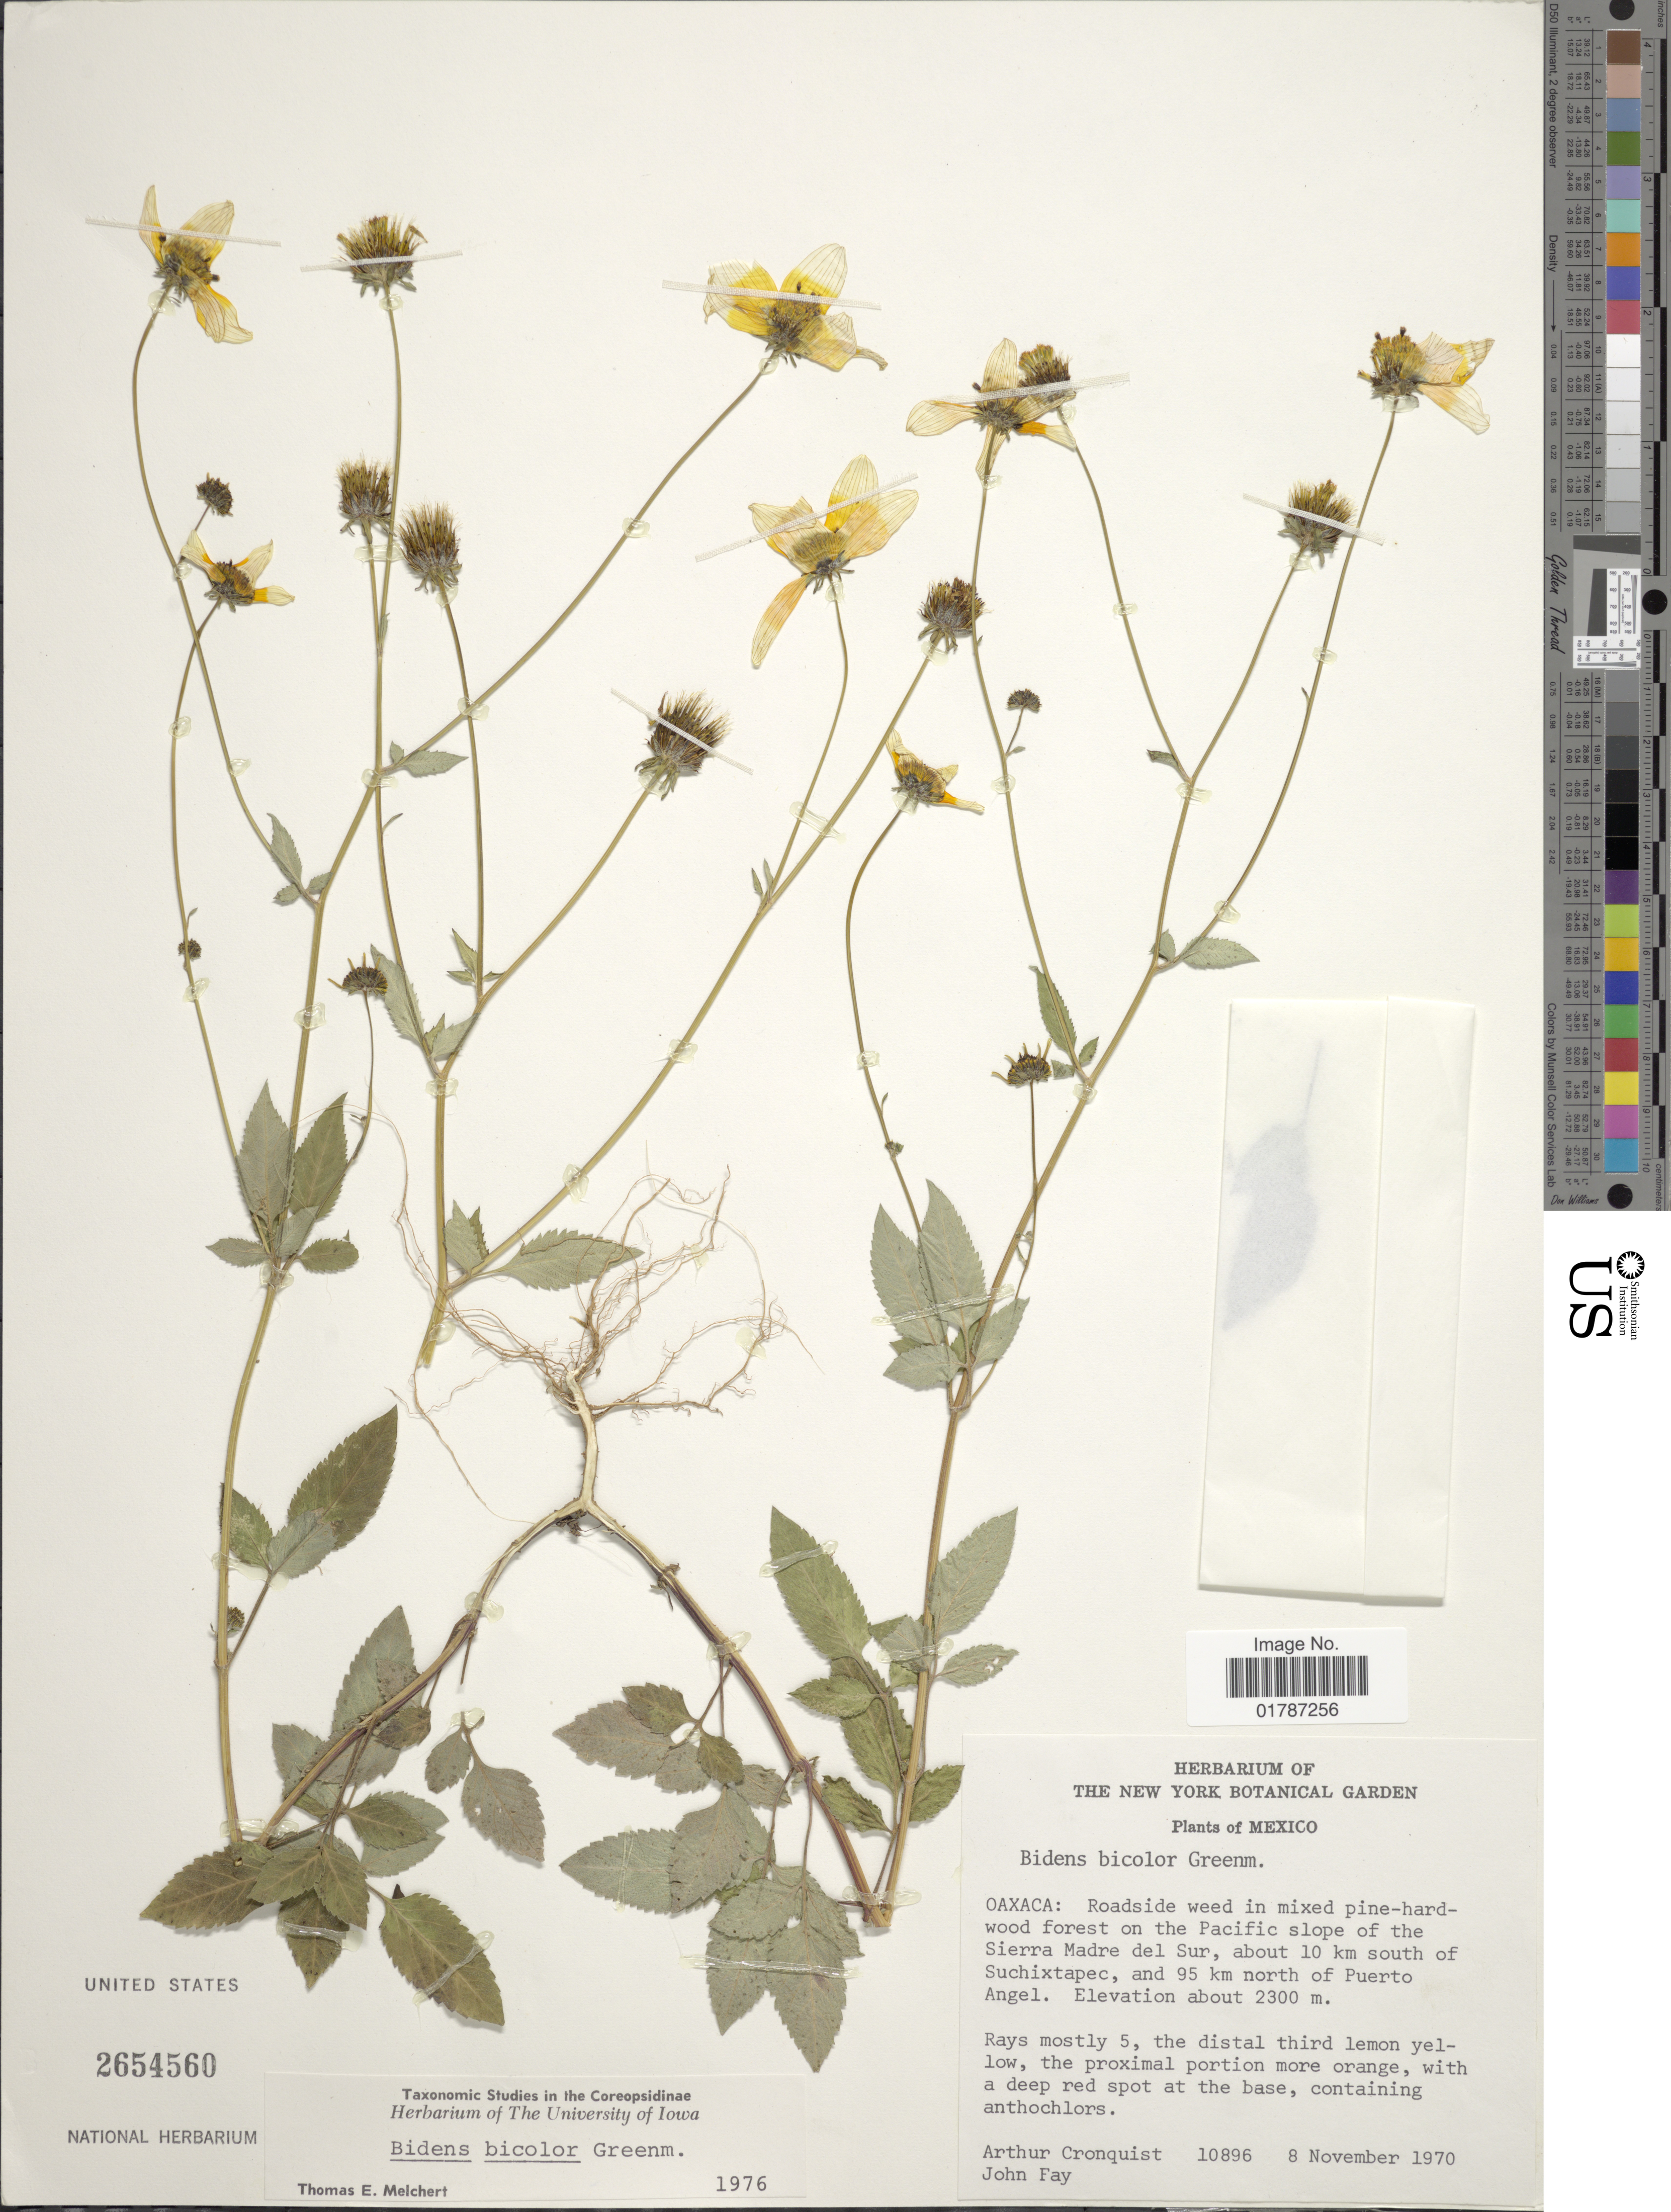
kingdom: Plantae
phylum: Tracheophyta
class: Magnoliopsida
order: Asterales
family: Asteraceae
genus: Bidens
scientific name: Bidens bicolor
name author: Greenm.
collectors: A. J. Cronquist & J. M. Fay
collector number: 10896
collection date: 1970-11-08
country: Mexico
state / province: Oaxaca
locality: Oaxaca: Roadside weed in mixed pine-hardwood forest on the Pacific slope of the Sierra Madre del Sir, about 10 km south of Suchitapec, and 95 km north of Puerto Angel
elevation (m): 2300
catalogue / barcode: US 2654560